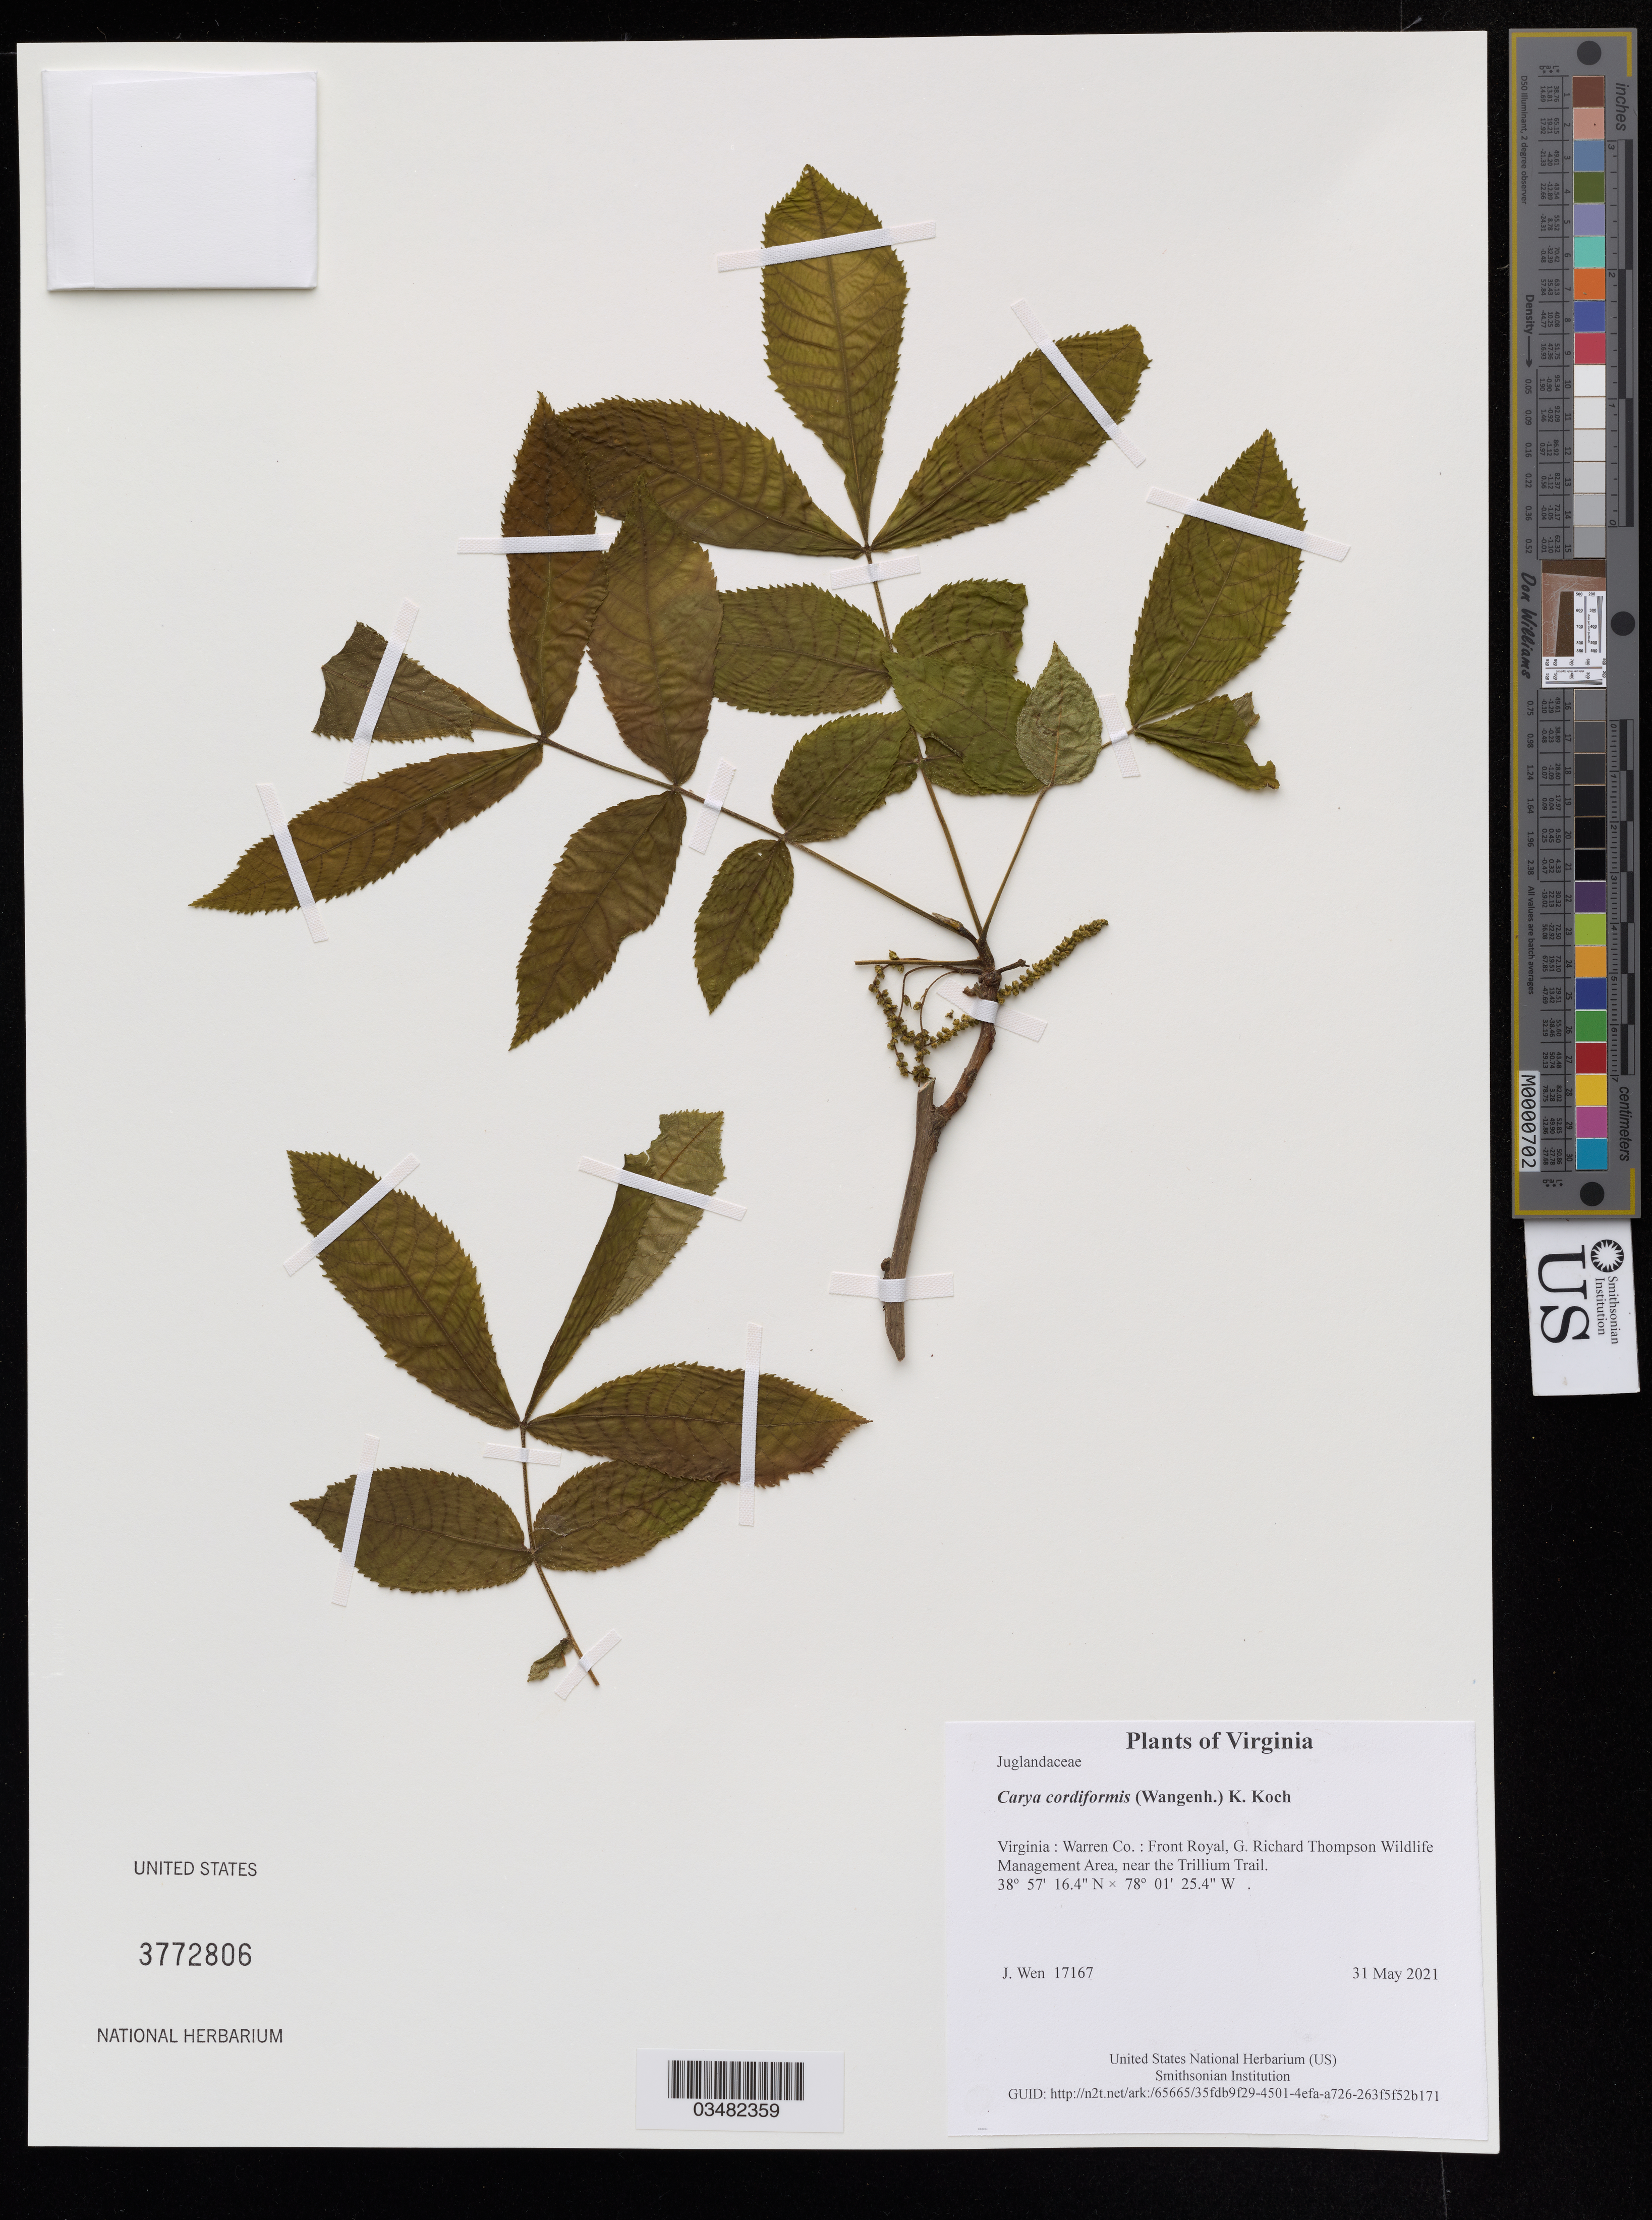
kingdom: Plantae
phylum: Tracheophyta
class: Magnoliopsida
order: Fagales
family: Juglandaceae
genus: Carya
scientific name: Carya cordiformis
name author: (Wangenh.) K. Koch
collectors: J. Wen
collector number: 17167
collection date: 2021-05-31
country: United States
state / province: Virginia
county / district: Warren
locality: Front Royal, G. Richard Thompson Wildlife Management Area, near the Trillium Trail.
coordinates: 38 57 16.4 N, 78 01 25.4 W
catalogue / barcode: US 3772806